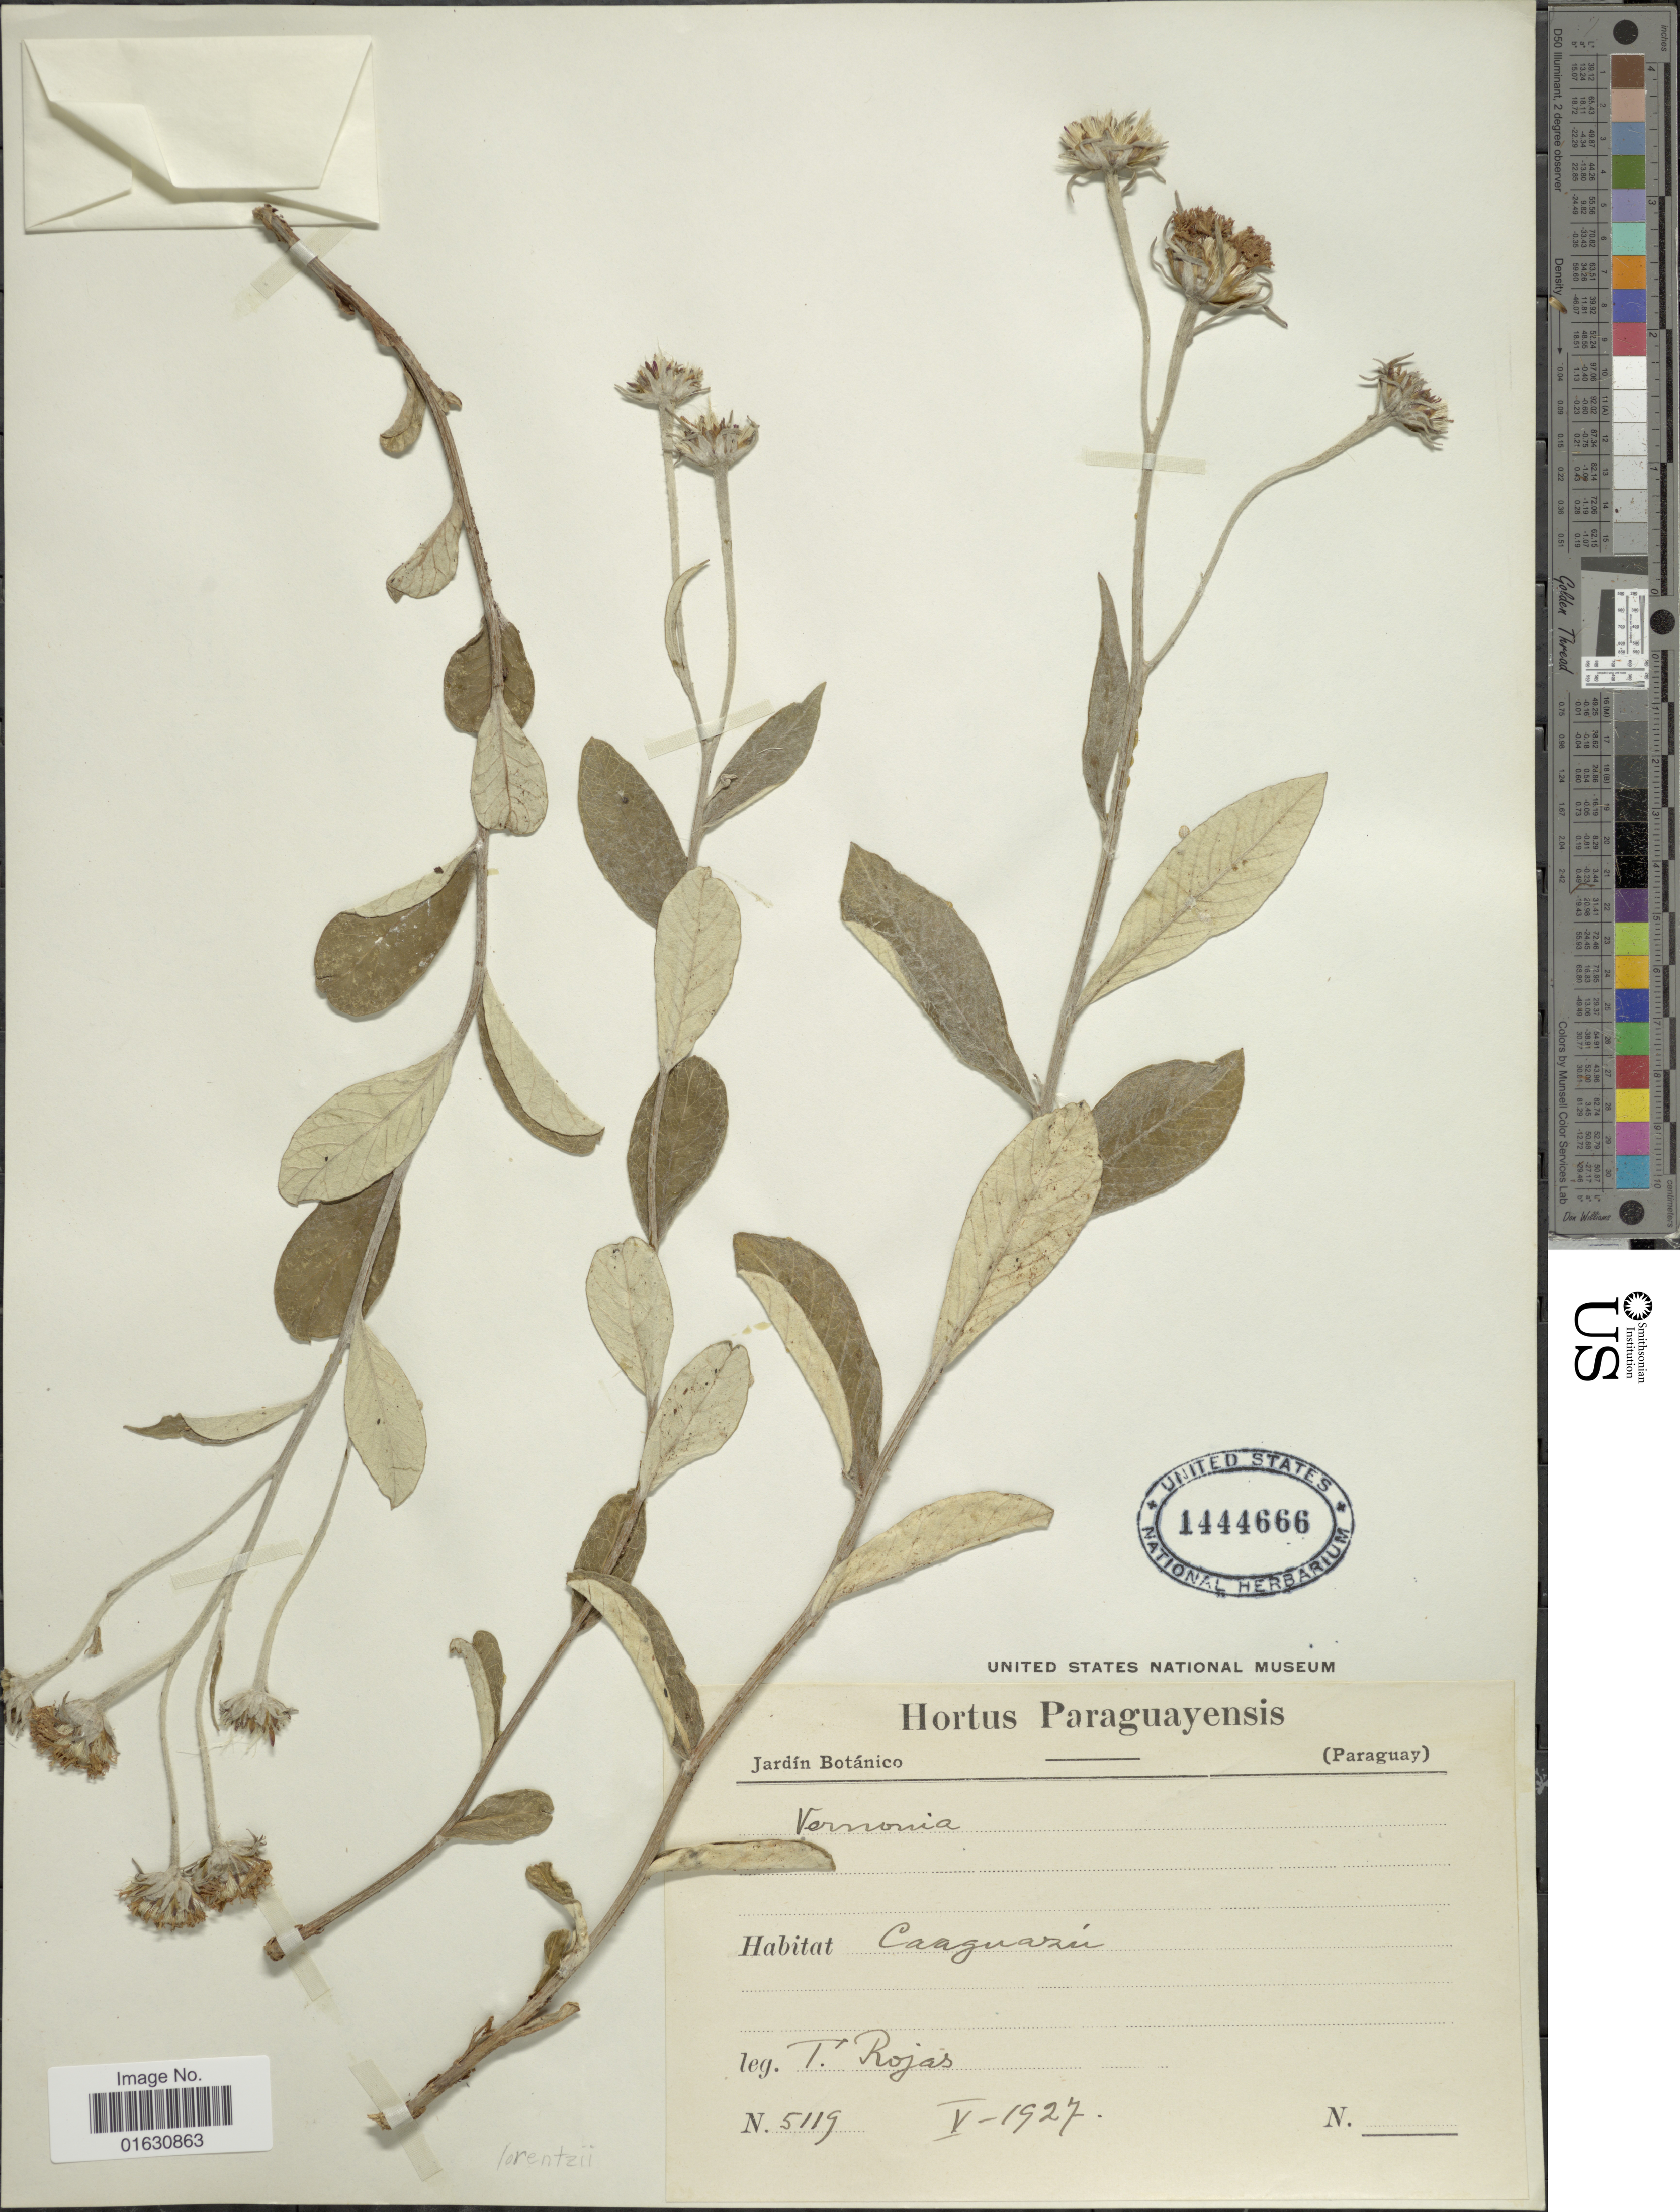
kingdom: Plantae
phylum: Tracheophyta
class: Magnoliopsida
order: Asterales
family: Asteraceae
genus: Lessingianthus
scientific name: Lessingianthus lorentzii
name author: (Hieron.) H. Rob.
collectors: T. Rojas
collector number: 5119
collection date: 1927-05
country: Paraguay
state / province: Caaguazu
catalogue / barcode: US 1444666